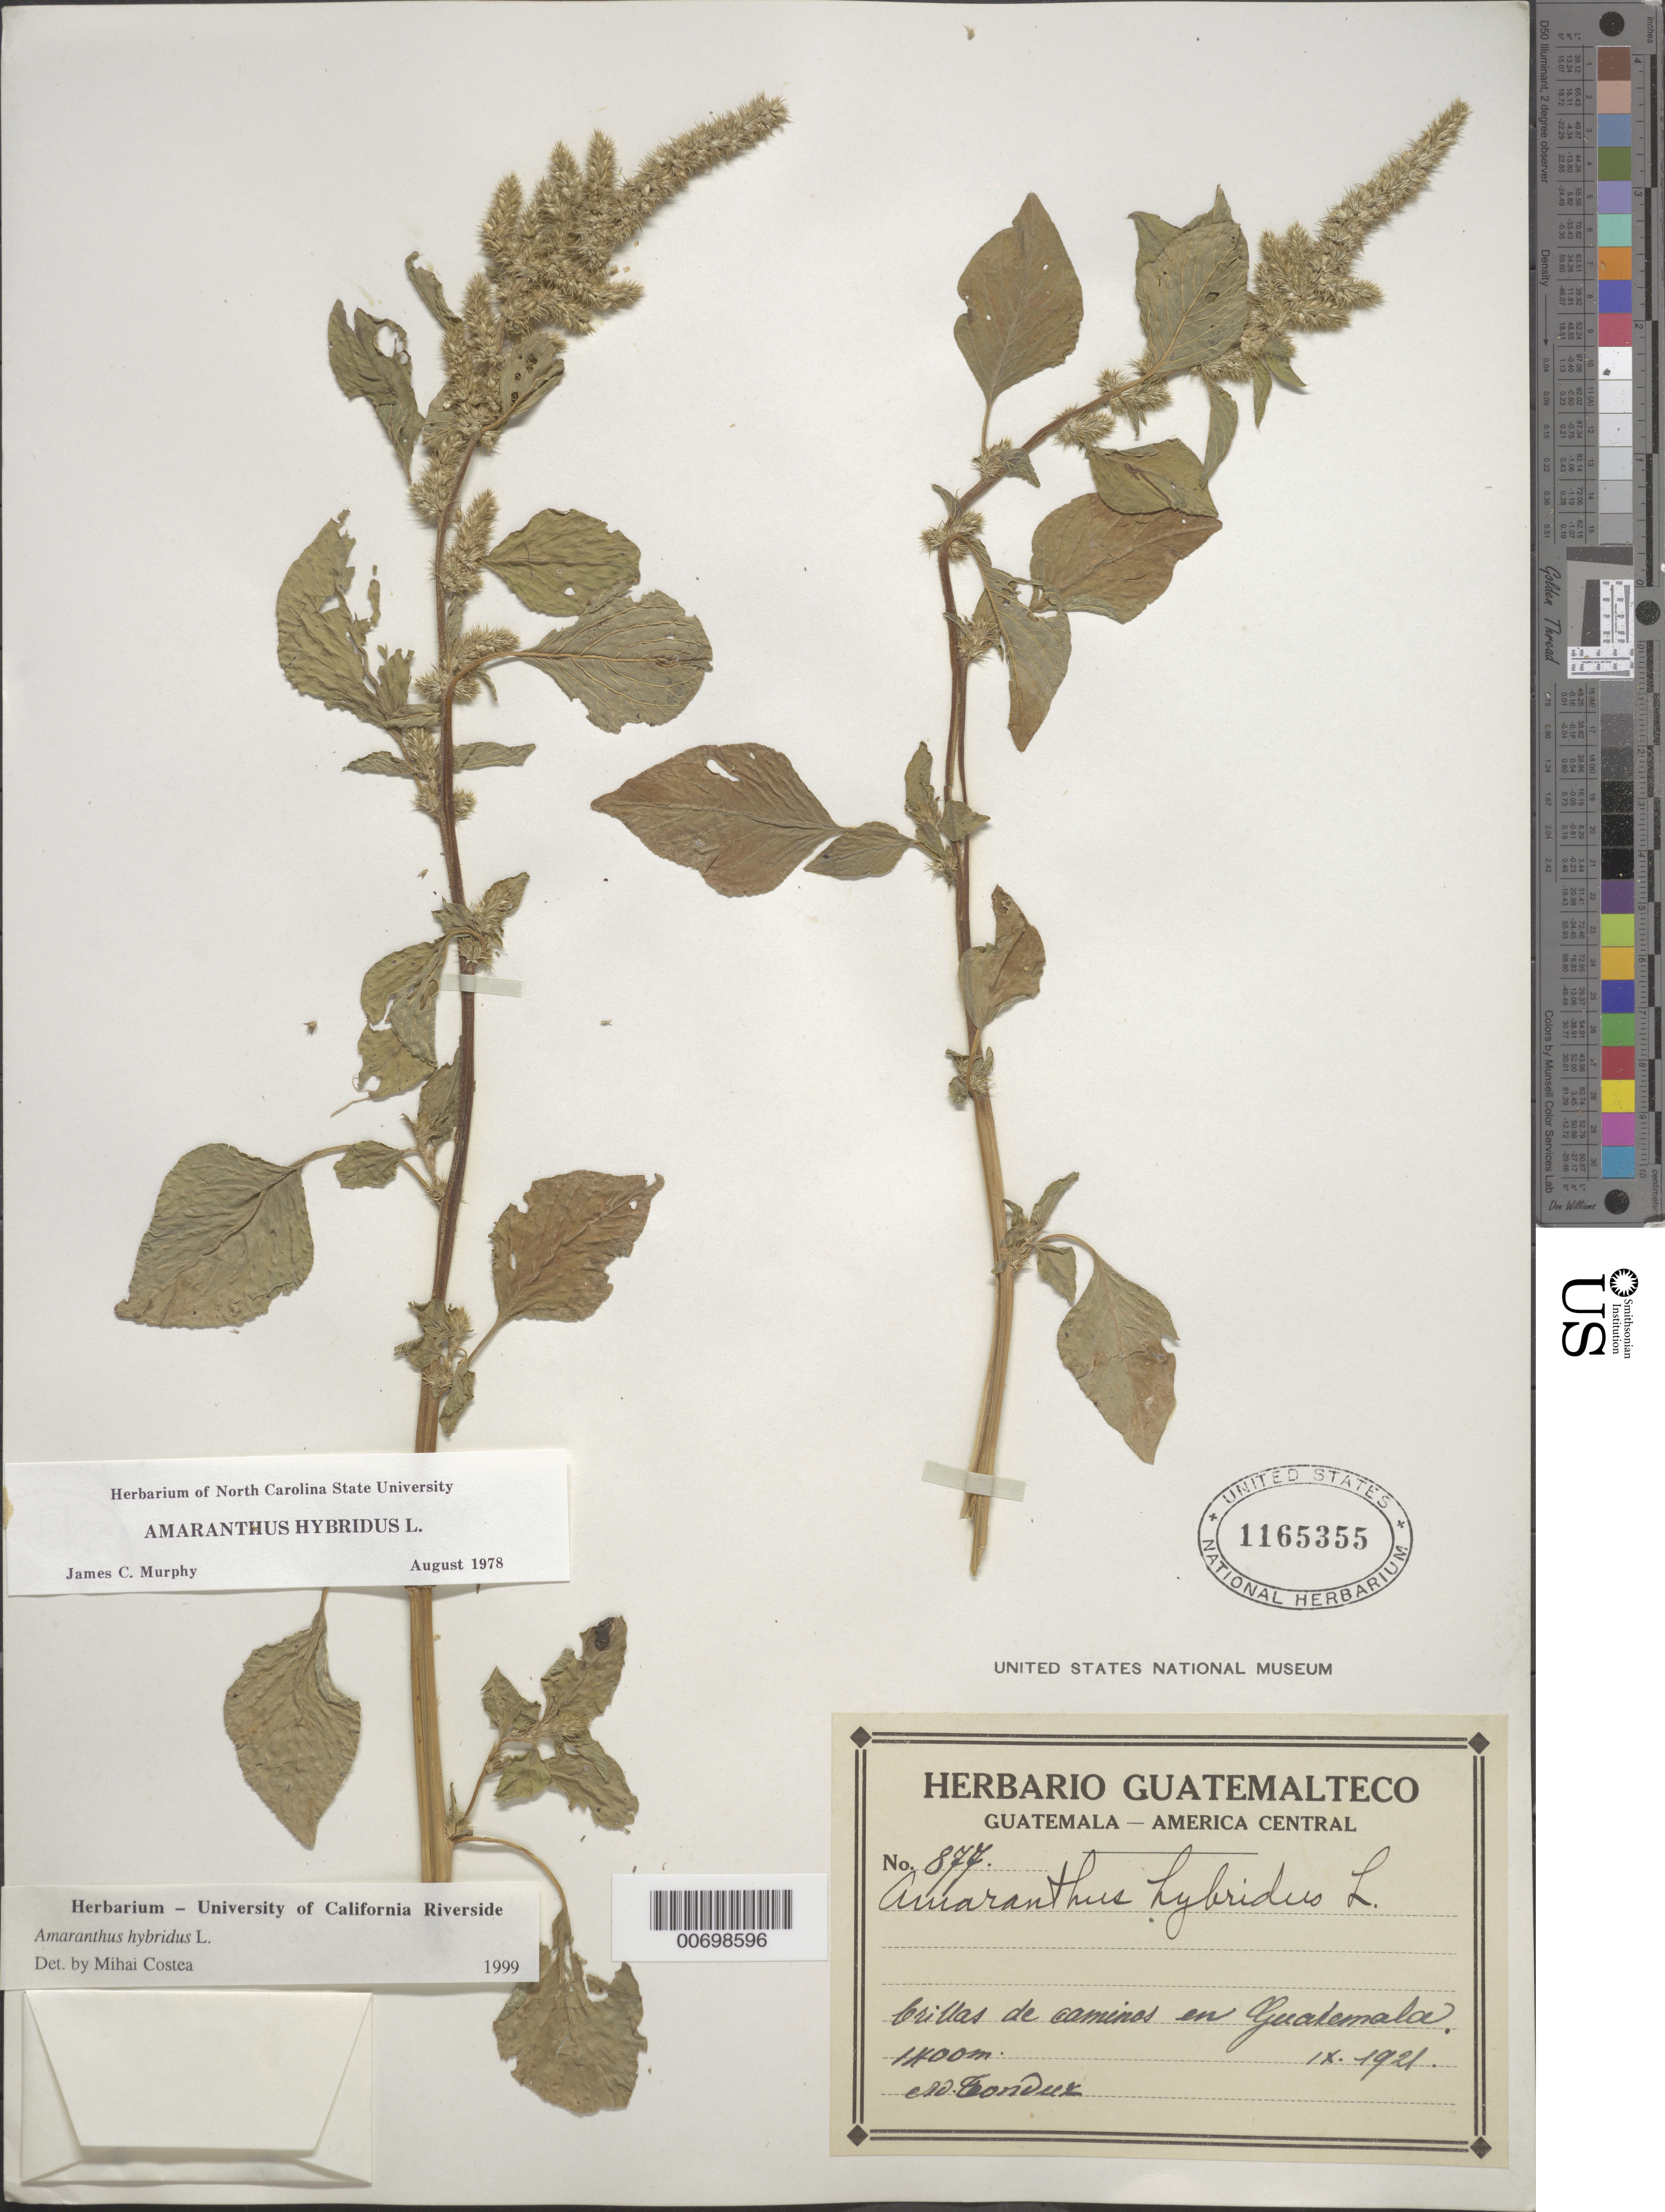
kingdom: Plantae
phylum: Tracheophyta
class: Magnoliopsida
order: Caryophyllales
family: Amaranthaceae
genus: Amaranthus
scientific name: Amaranthus hybridus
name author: L.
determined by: Costea, M., (UCR), University of California - Riverside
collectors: A. Tonduz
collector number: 877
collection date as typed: Sep 1921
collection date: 1921-09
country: Guatemala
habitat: Orillas de caminos en Guatemala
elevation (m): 1400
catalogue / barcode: US 1165355